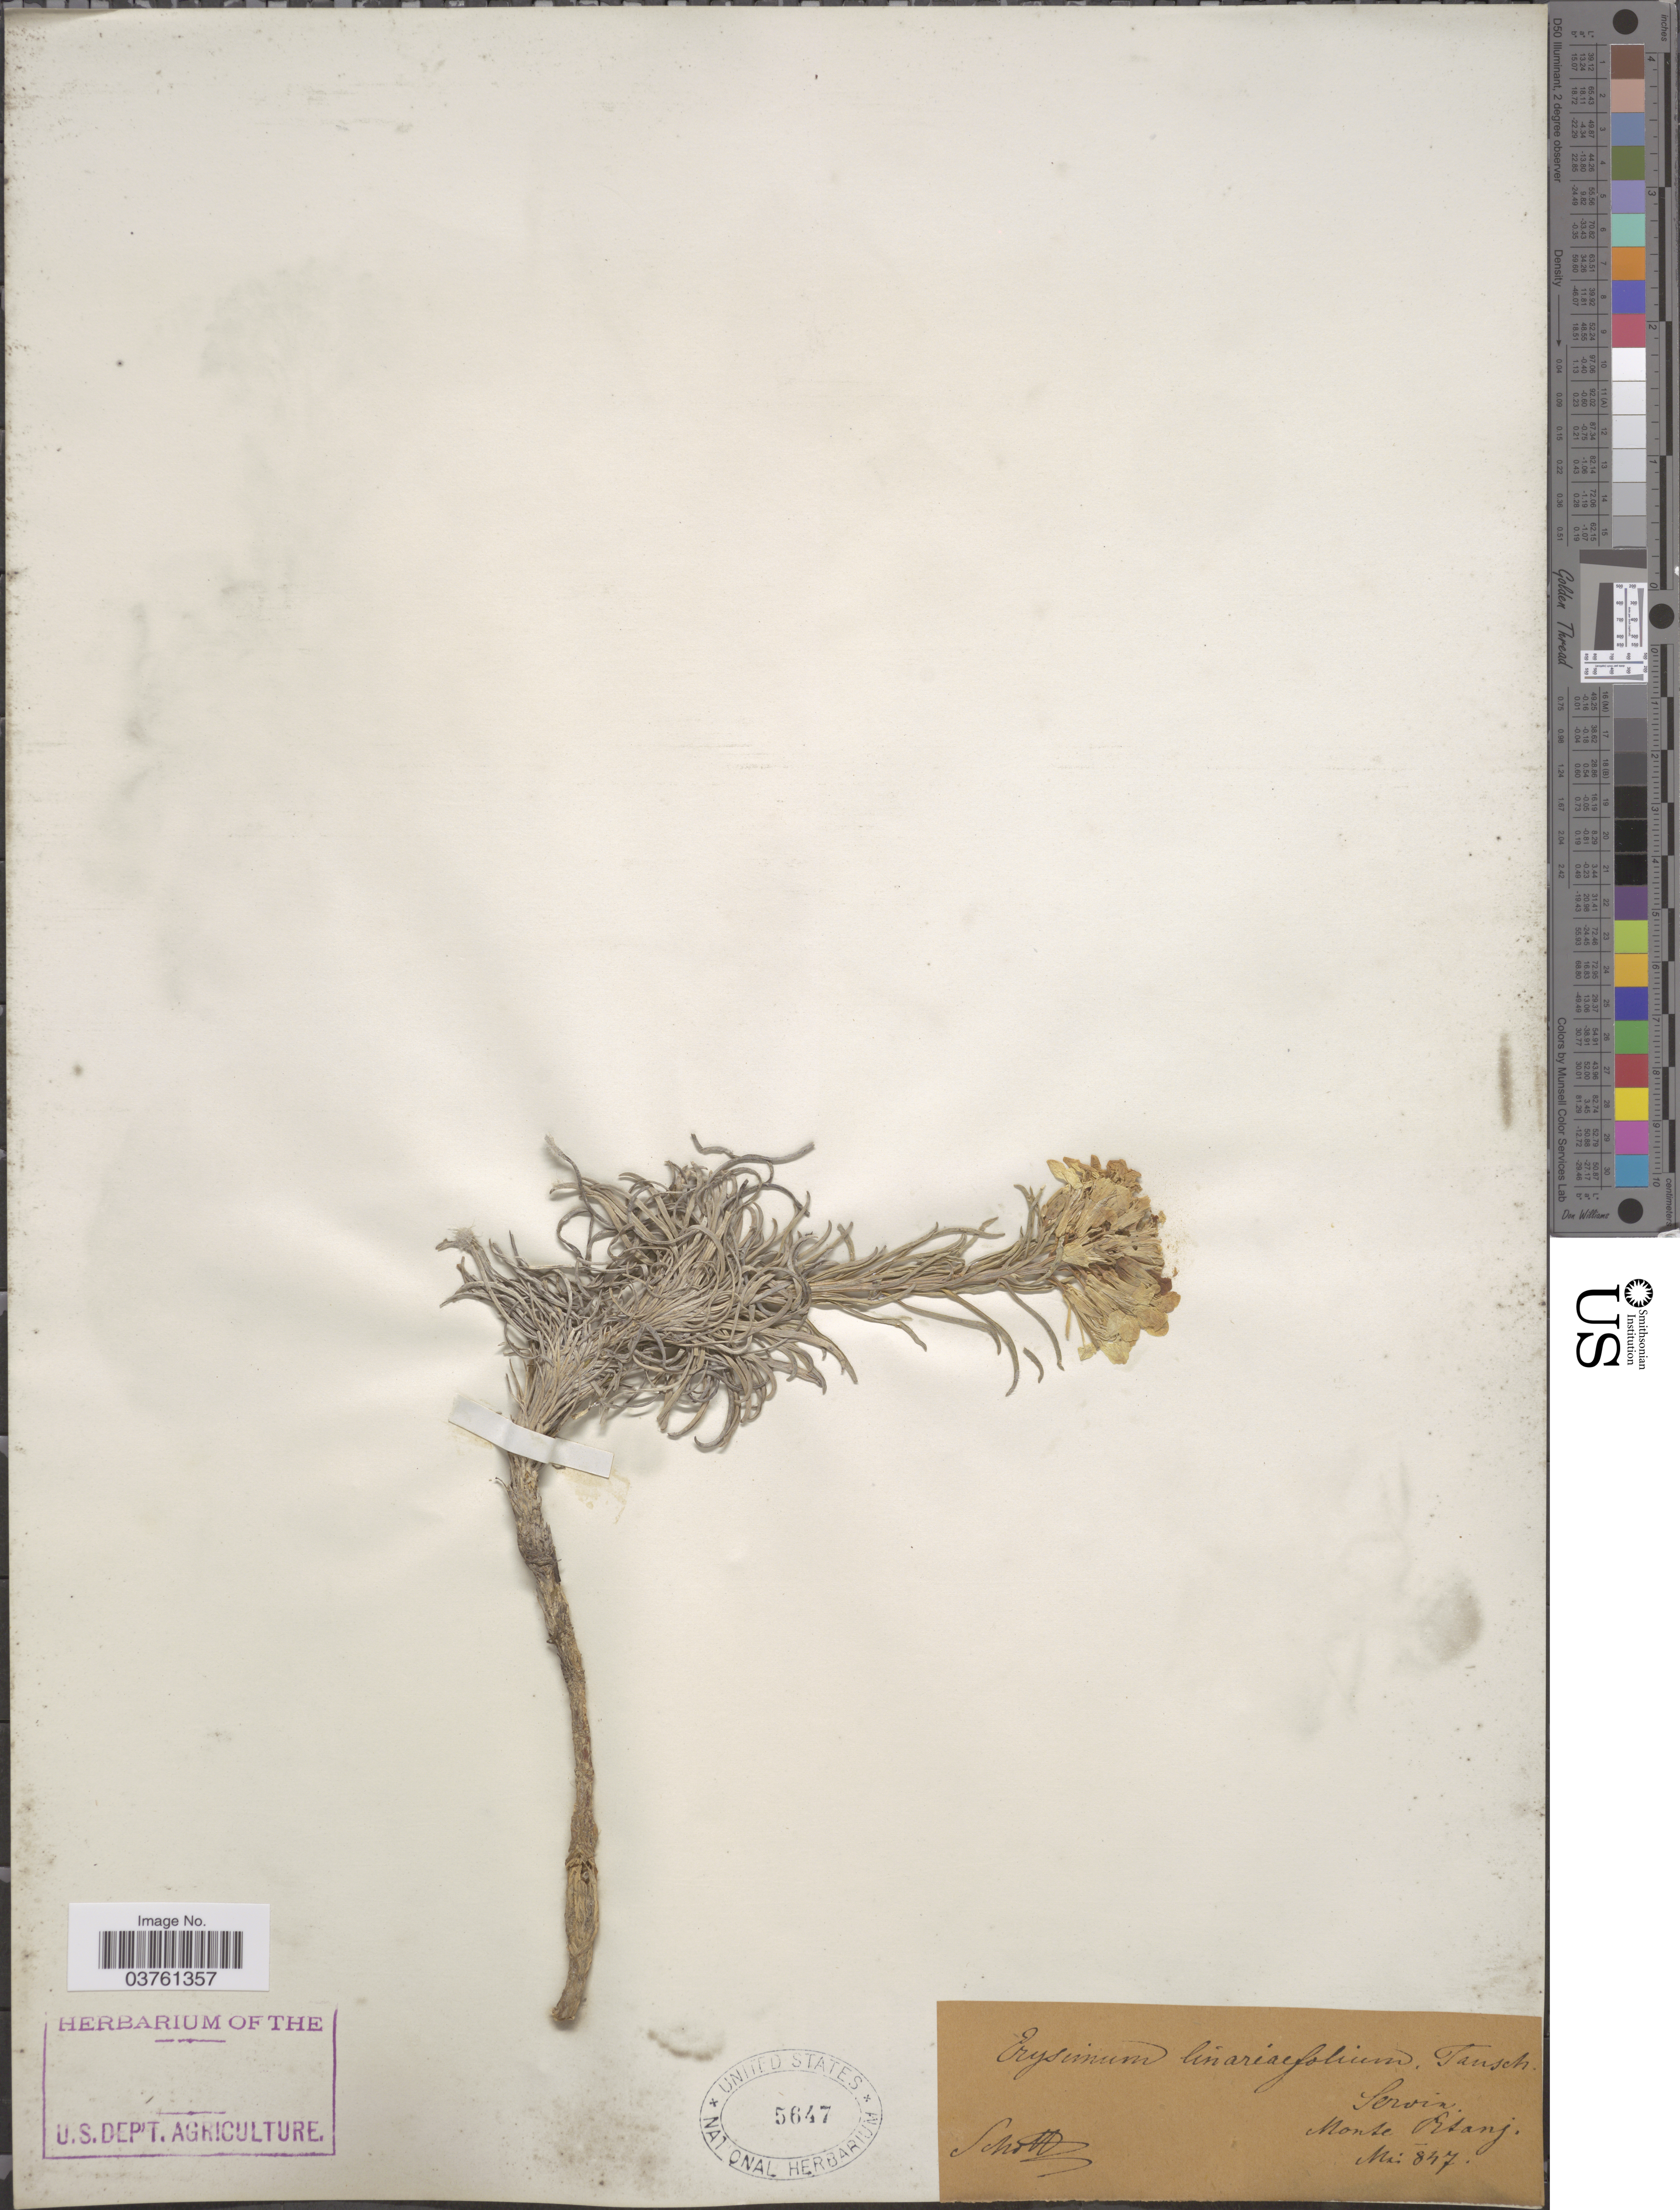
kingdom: Plantae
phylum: Tracheophyta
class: Magnoliopsida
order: Brassicales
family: Brassicaceae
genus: Erysimum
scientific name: Erysimum linariifolium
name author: Tausch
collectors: -. Schottz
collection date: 1847-05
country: Serbia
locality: Servax. Monte Rtanj.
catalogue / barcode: US 5647